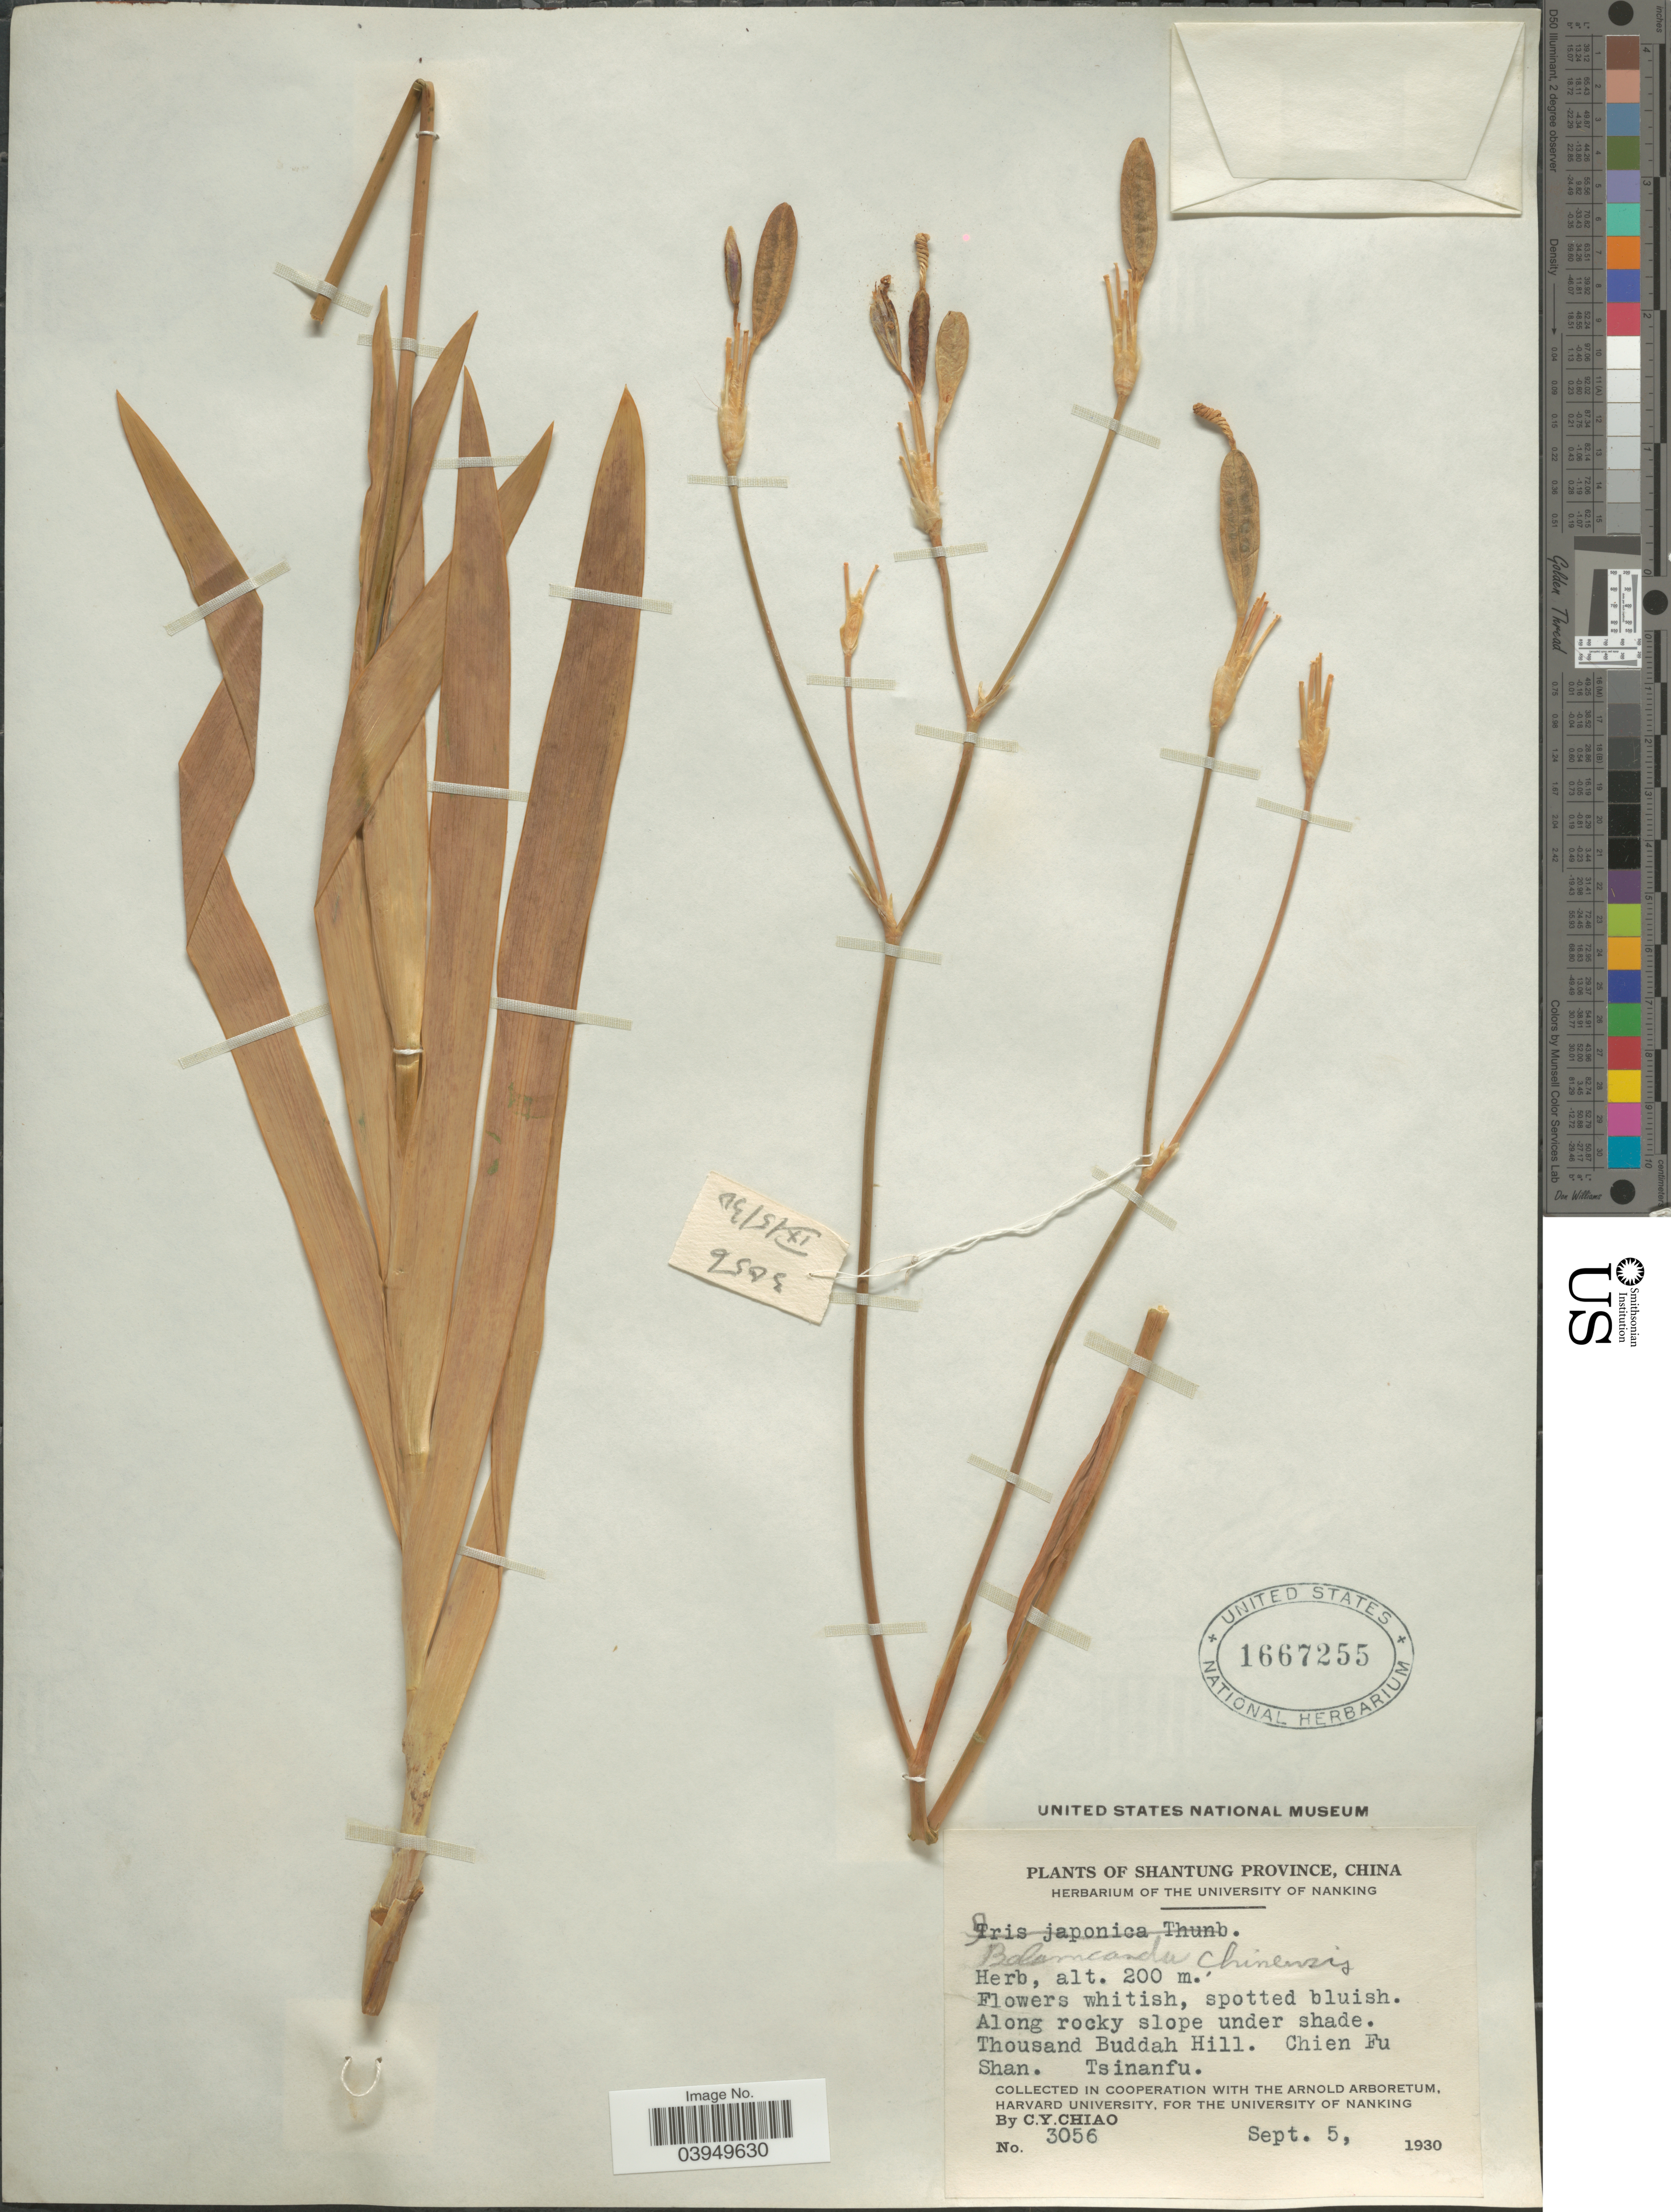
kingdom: Plantae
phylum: Tracheophyta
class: Liliopsida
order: Asparagales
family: Iridaceae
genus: Iris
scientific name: Iris domestica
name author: (L.) Goldblatt & Mabb.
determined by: Strong, Mark T., (BOT), Smithsonian Institution - National Museum of Natural History (UNITED STATES)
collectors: C. Y. Chiao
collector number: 3056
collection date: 1930-09-05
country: China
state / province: Shandong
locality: Shantung Province. Thousand Buddah Hill. Chien Fu Shan. Tsinanfu.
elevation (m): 200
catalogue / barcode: US 1667255